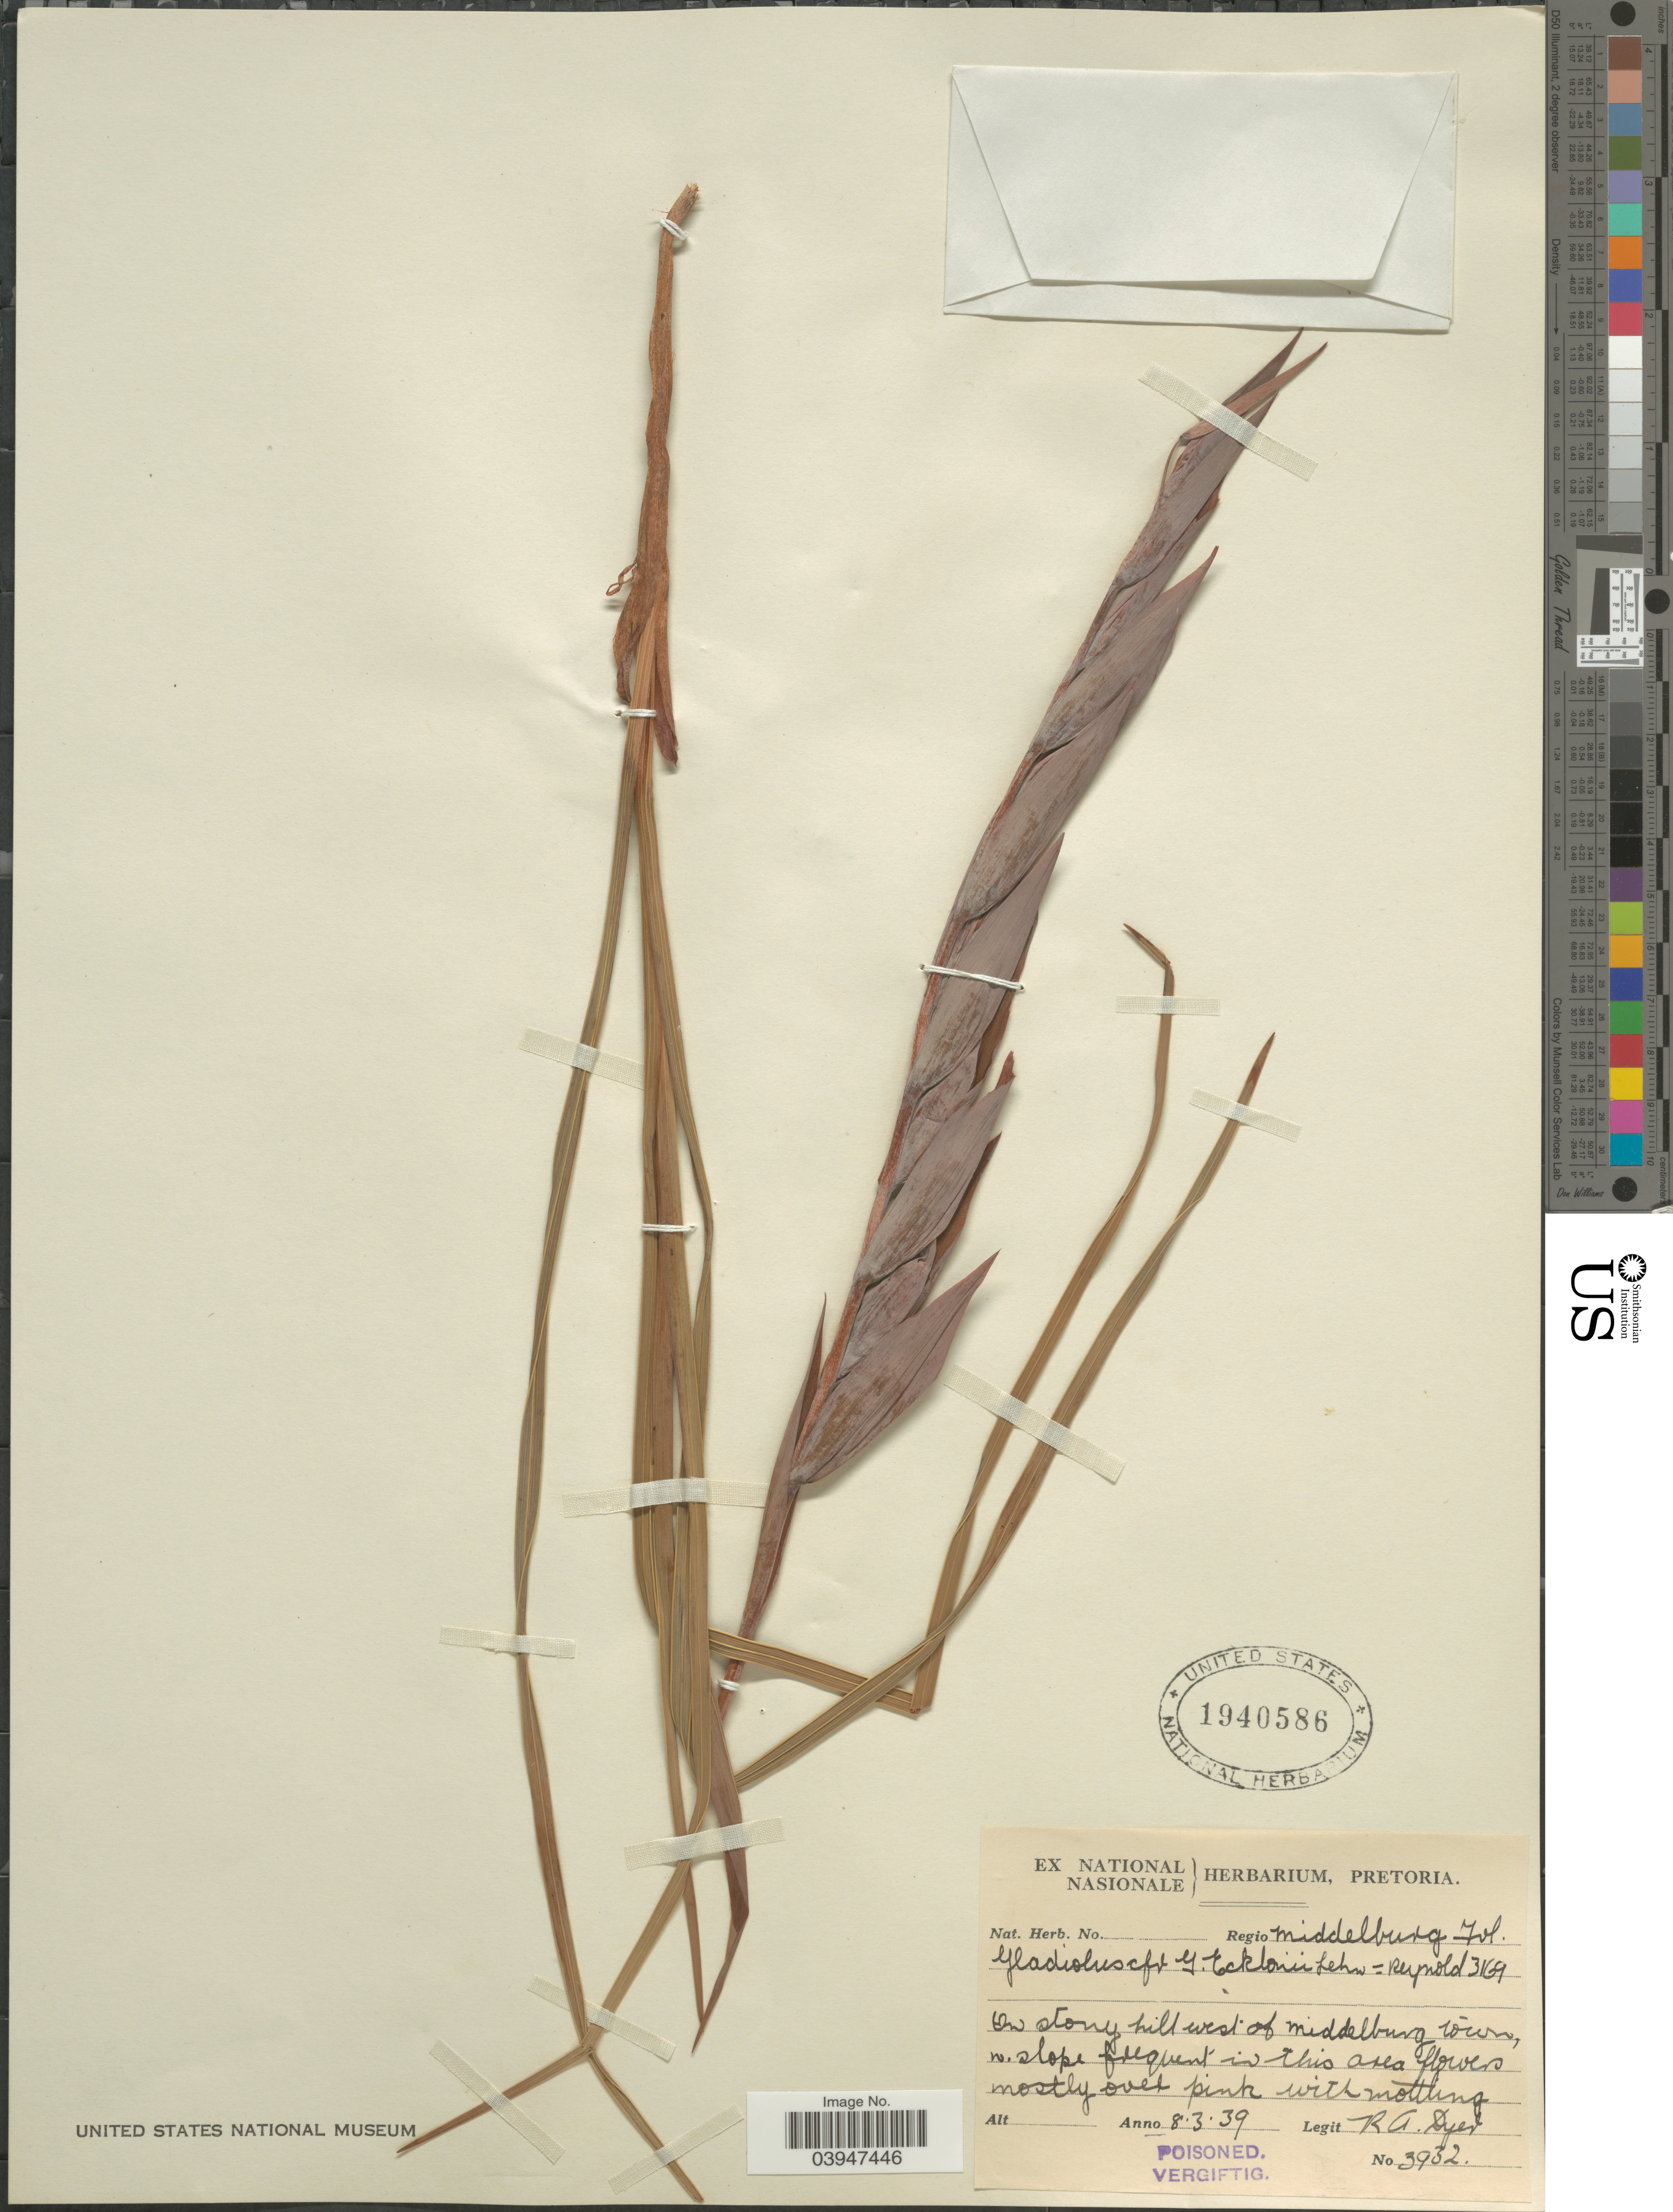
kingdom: Plantae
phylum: Tracheophyta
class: Liliopsida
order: Asparagales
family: Iridaceae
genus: Gladiolus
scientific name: Gladiolus ecklonii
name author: Lehm.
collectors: R. A. Dyer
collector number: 3932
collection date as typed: Transcribed d/m/y: 8/3/39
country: South Africa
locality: Regio Middelburg Tvl. On stony hill west of middelburg town, w. slope.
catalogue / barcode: US 1940586